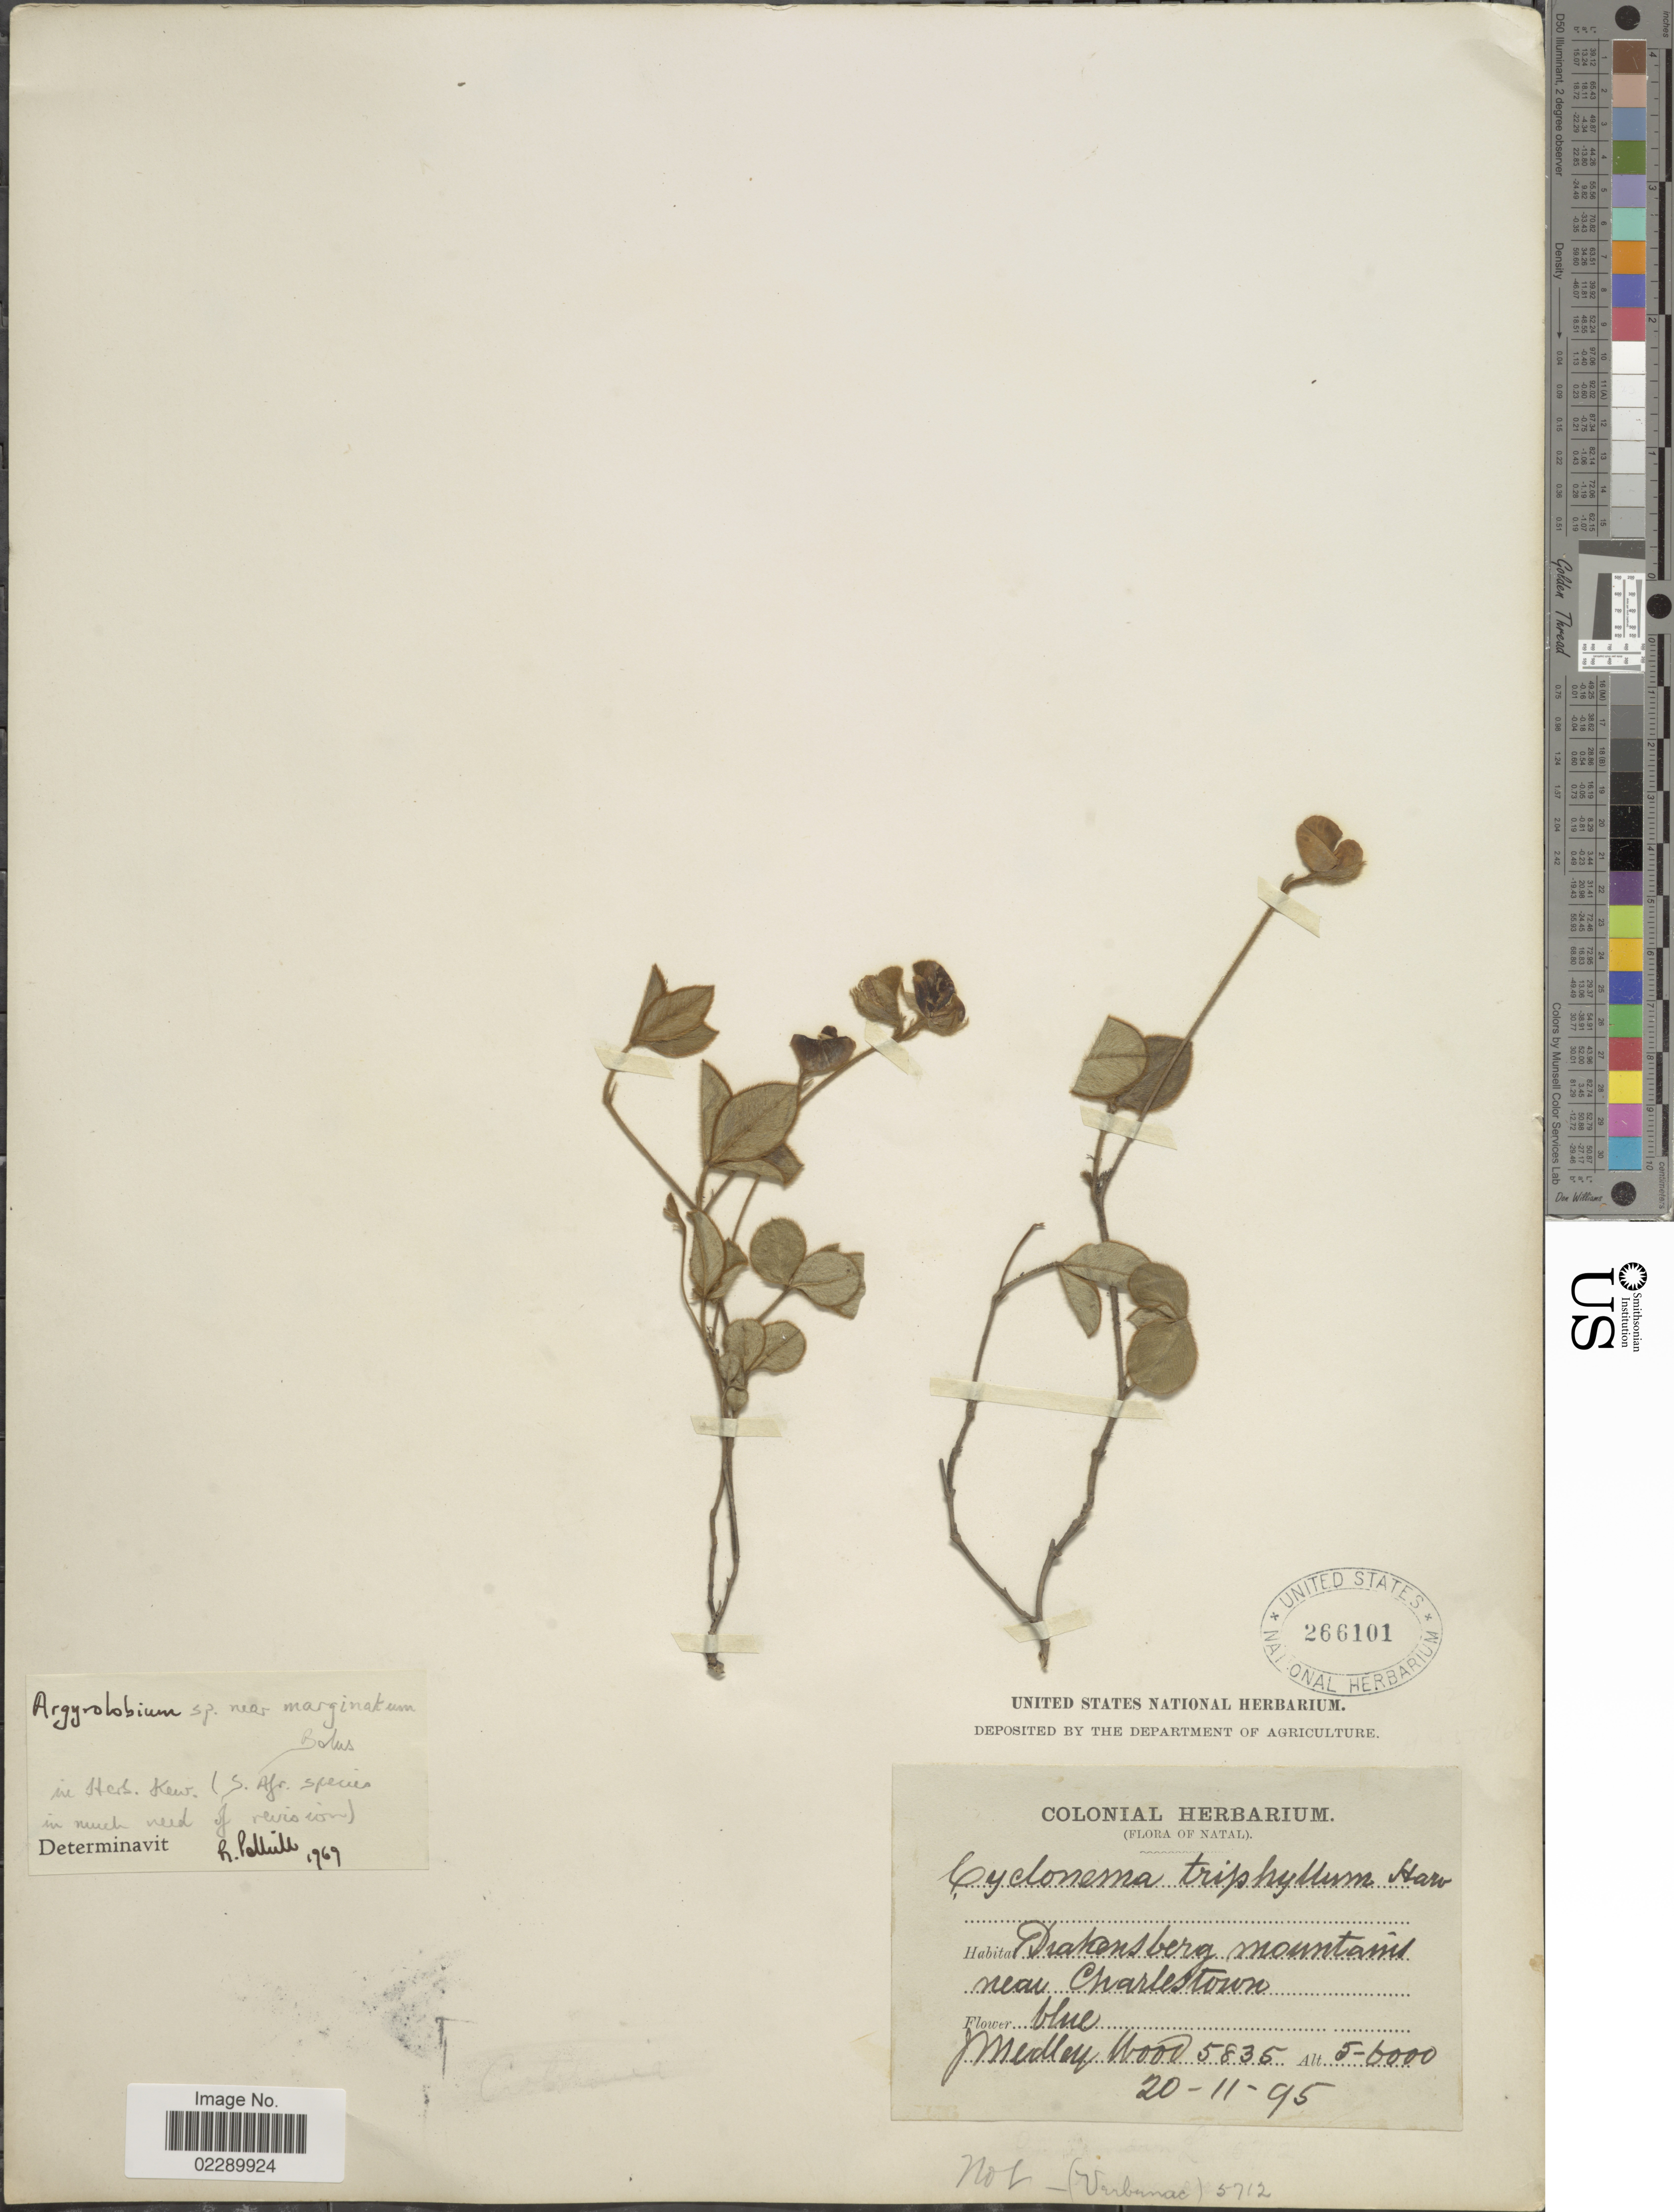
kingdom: Plantae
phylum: Tracheophyta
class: Magnoliopsida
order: Fabales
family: Fabaceae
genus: Argyrolobium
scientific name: Argyrolobium sp.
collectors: J. Medley Wood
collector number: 5835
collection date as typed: Transcribed d/m/y: 20/11/95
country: South Africa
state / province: KwaZulu-Natal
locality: Natal. Drakensberg mountains near Charlestown.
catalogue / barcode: US 266101